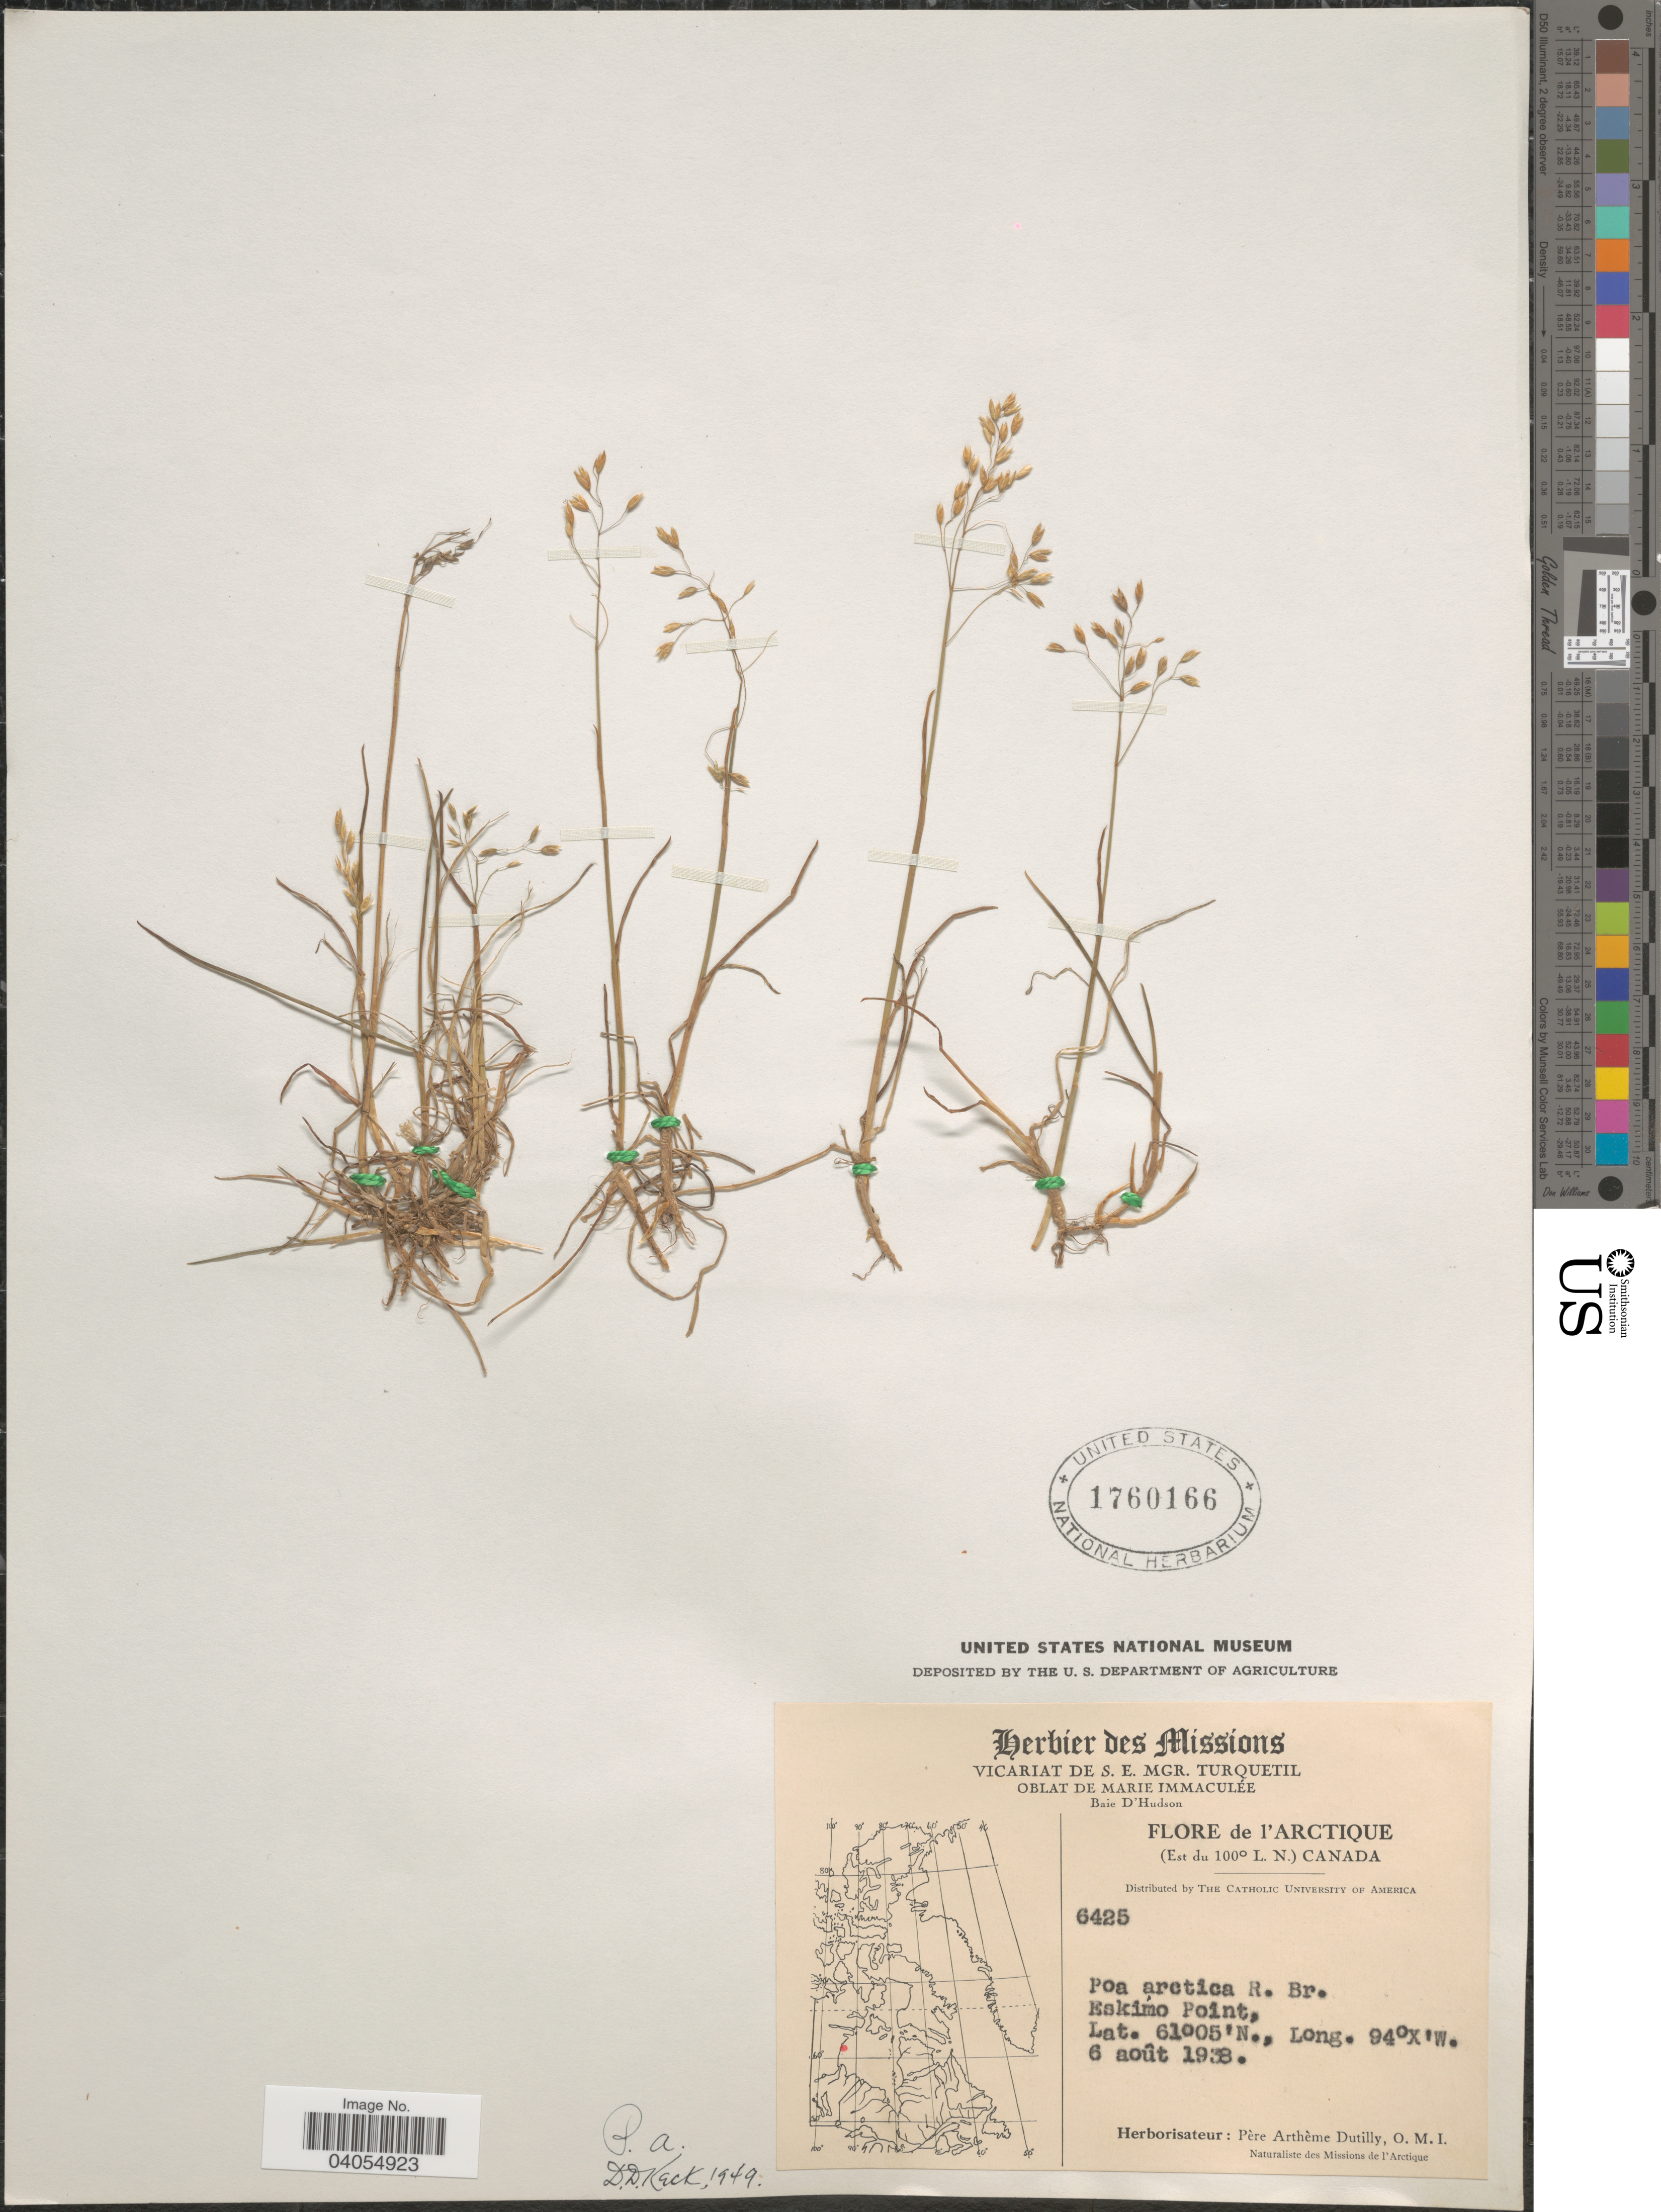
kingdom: Plantae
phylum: Tracheophyta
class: Liliopsida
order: Poales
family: Poaceae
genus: Poa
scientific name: Poa arctica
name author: R. Br.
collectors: P. Dutilly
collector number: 6425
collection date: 1938-08-06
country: Canada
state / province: Nunavut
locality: Arctique (Est du 100° L. N.) Eskimo Point.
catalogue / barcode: US 1760166